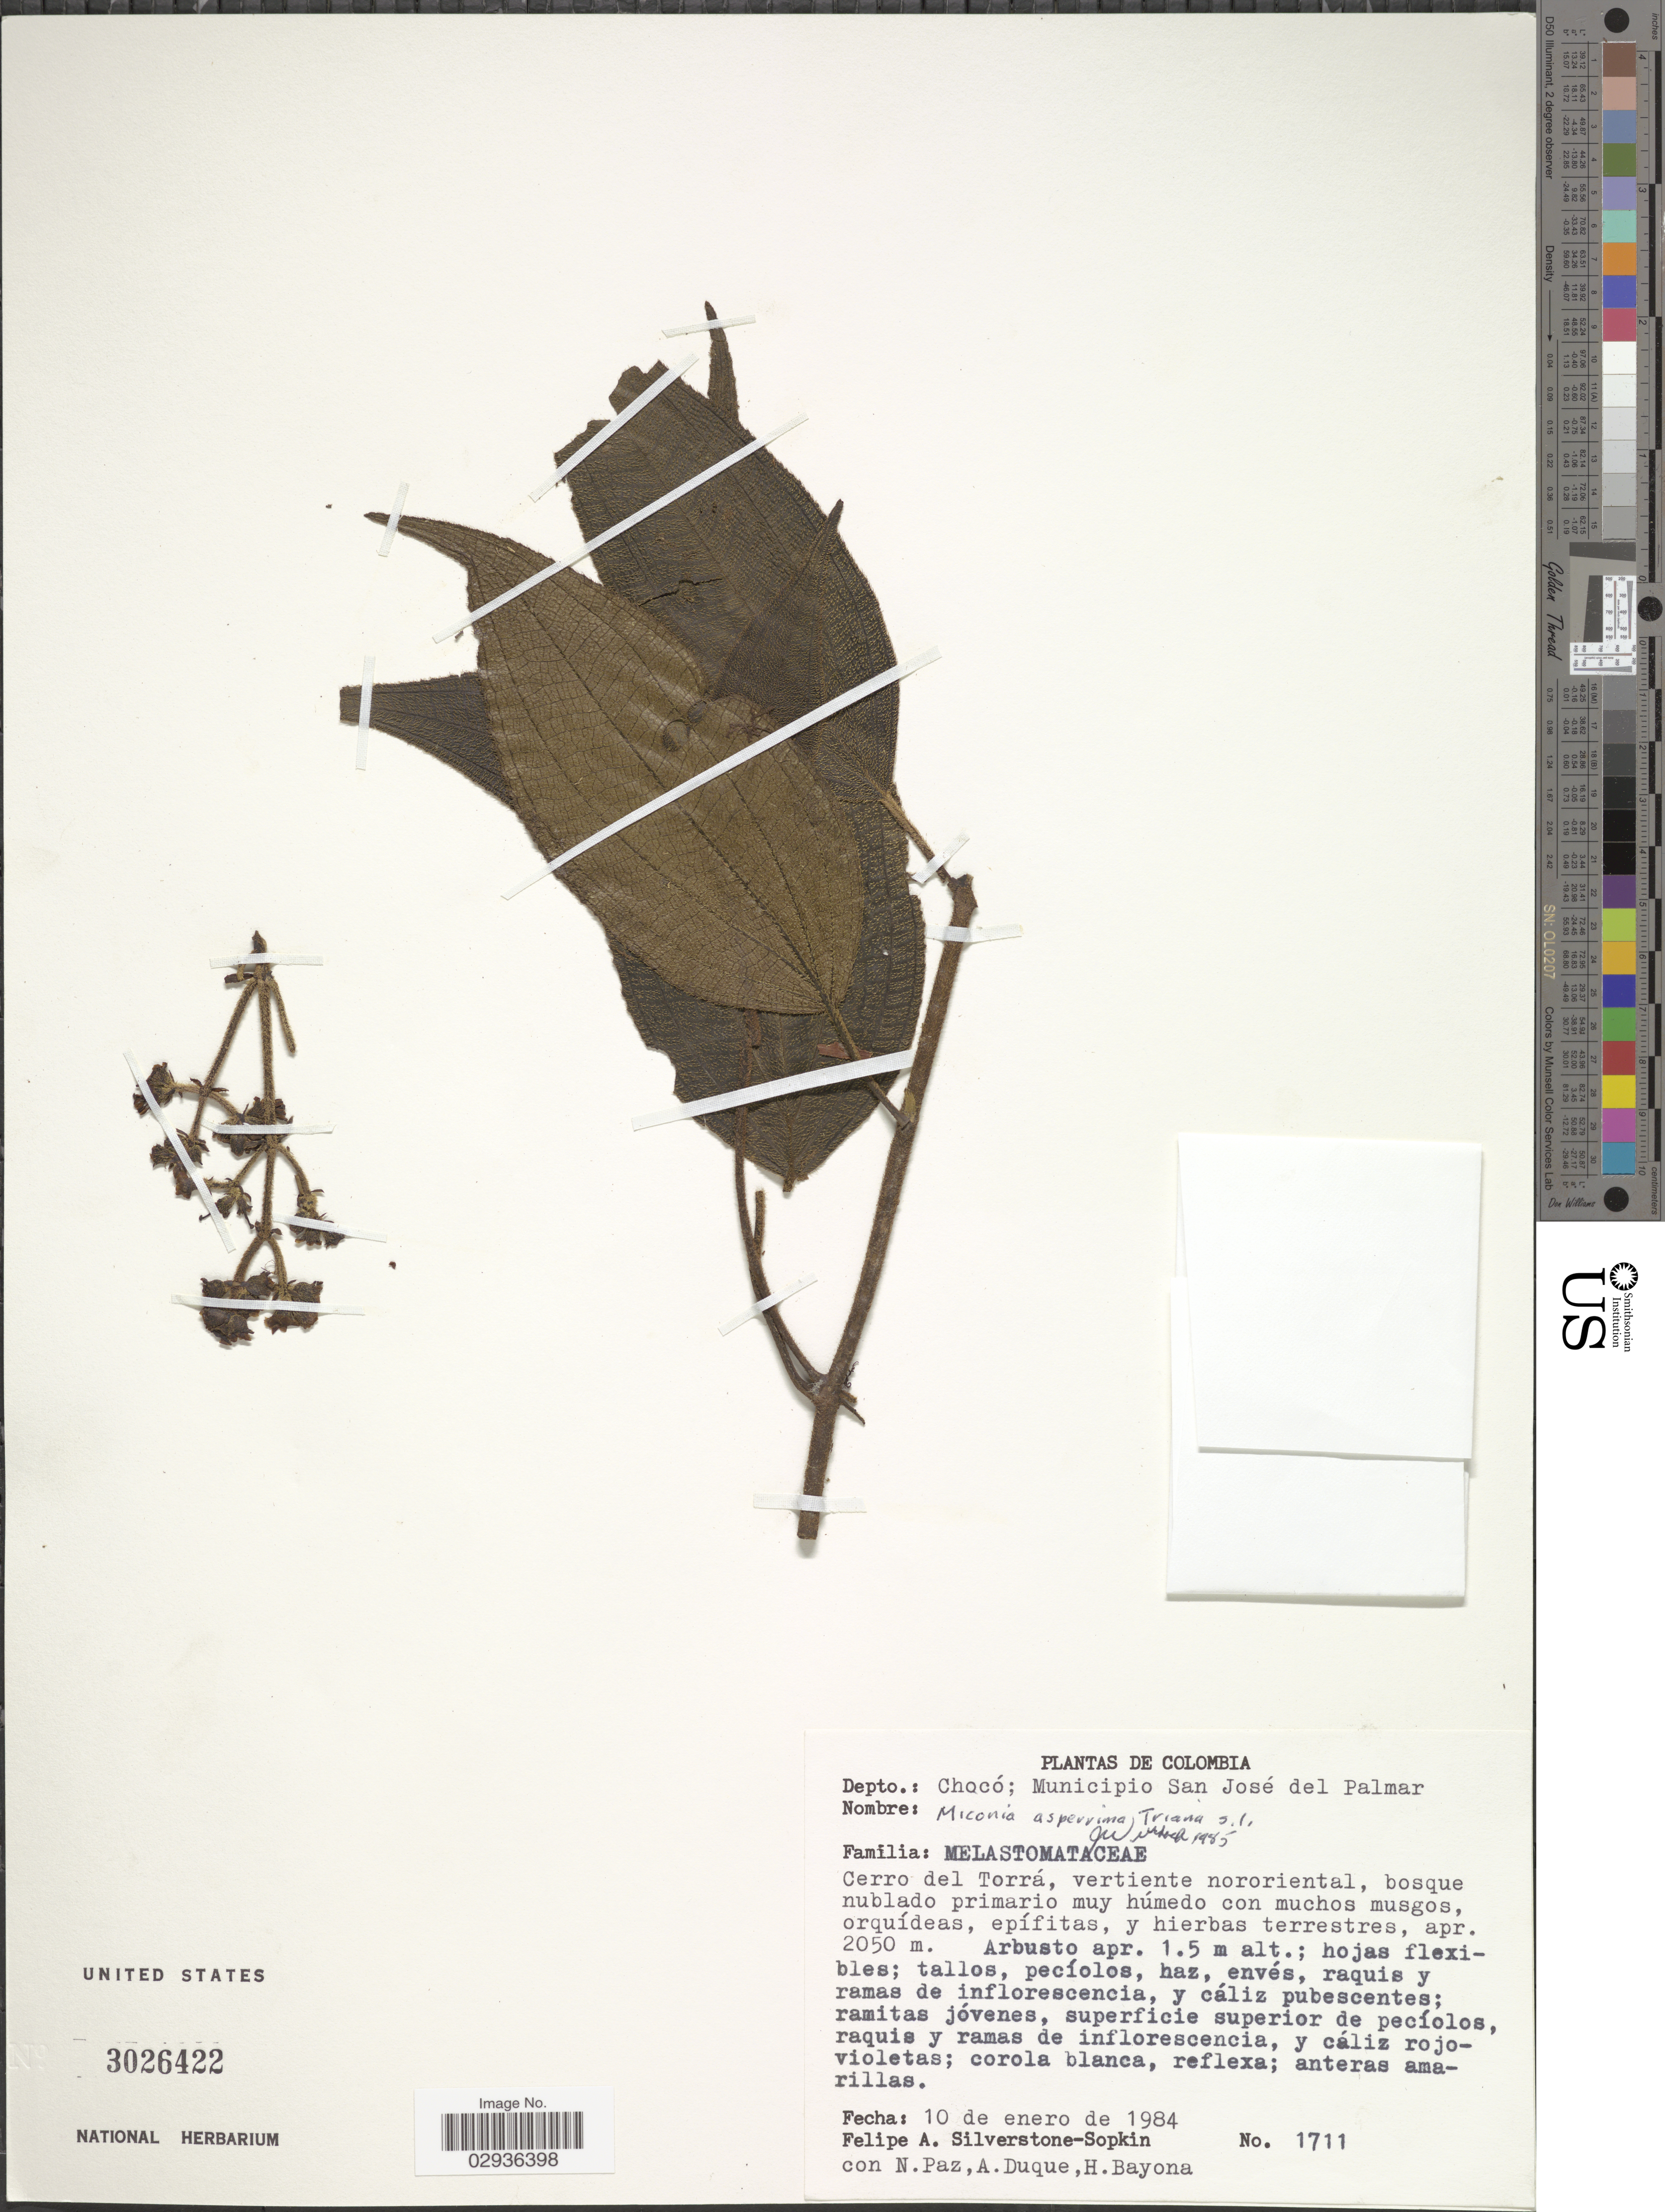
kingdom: Plantae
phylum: Tracheophyta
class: Magnoliopsida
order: Myrtales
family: Melastomataceae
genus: Miconia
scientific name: Miconia asperrima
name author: Triana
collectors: P. A. Silverstone-Sopkin, N. Paz, A. Duque & H. Bayona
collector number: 1711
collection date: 1984-01-10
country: Colombia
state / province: Chocó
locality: Depto.: Chocó; Municipio San José del Palmar, Cerro del Torrá.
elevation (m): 2050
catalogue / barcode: US 3026422